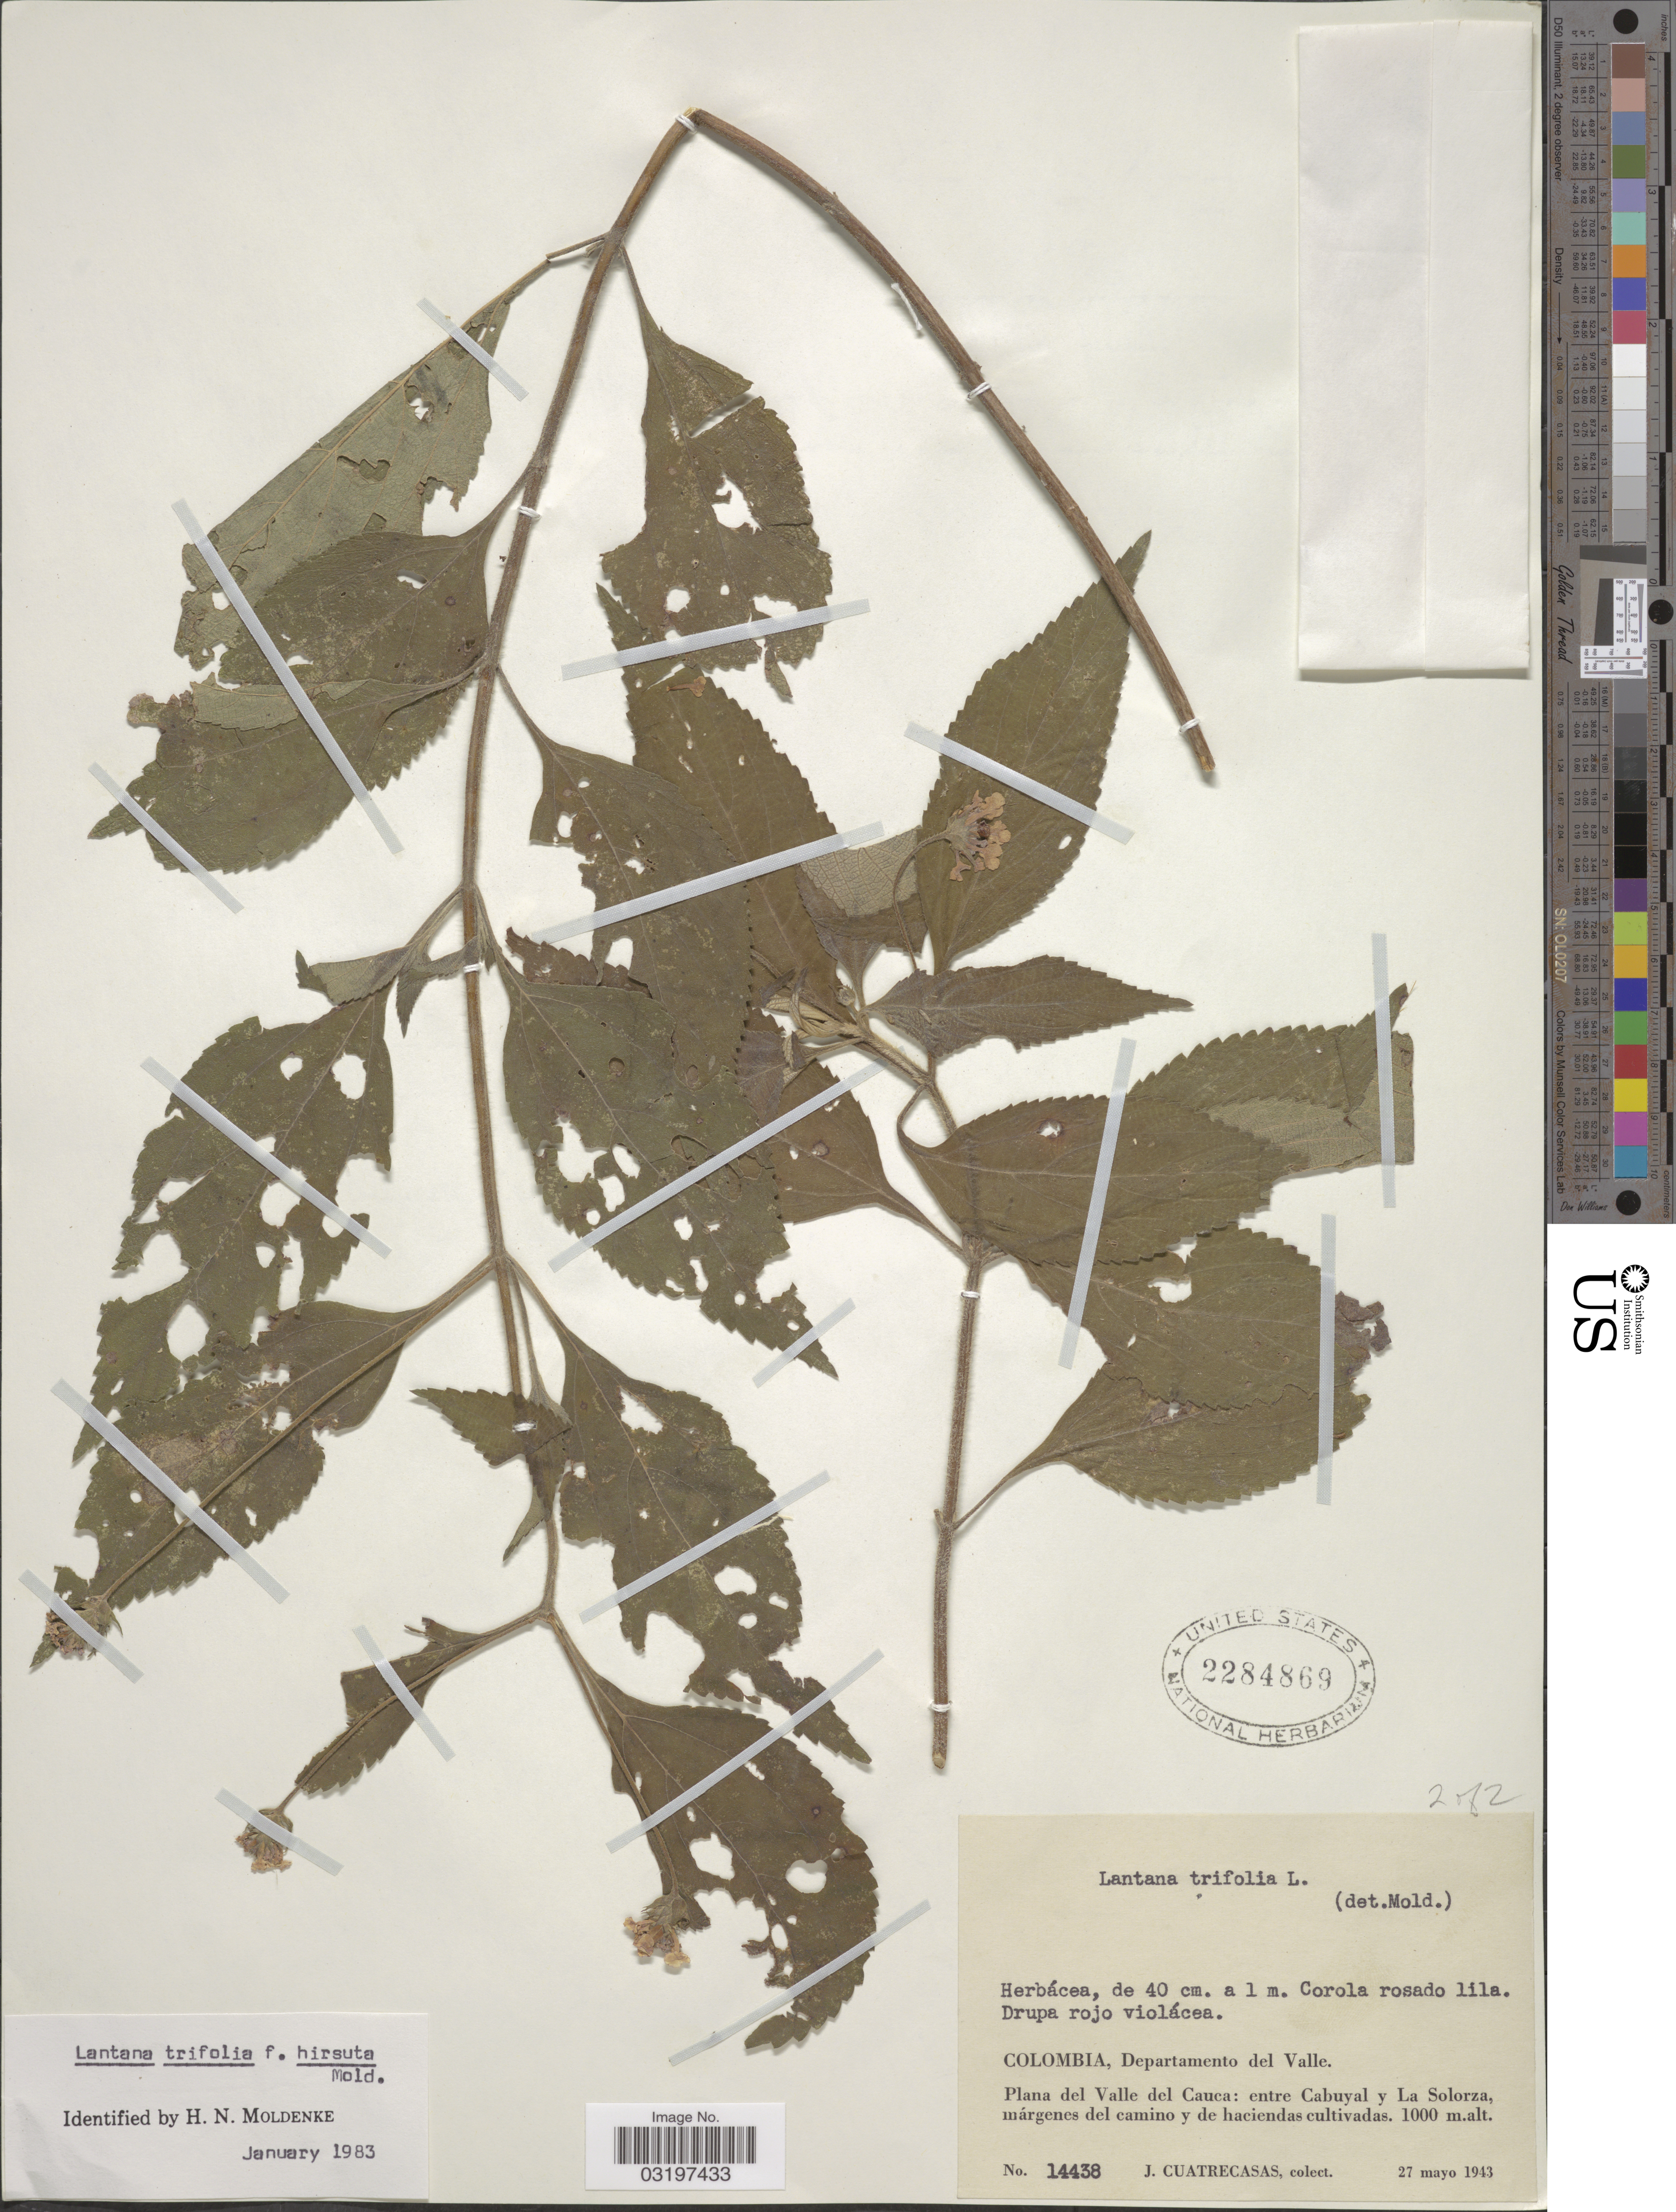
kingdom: Plantae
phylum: Tracheophyta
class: Magnoliopsida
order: Lamiales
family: Verbenaceae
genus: Lantana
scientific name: Lantana trifolia f. hirsuta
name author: Moldenke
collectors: J. Cuatrecasas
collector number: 14438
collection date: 1943-05-27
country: Colombia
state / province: Valle del Cauca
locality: Departamento del Valle. Plana del Valle del Cauca: entre Cabuyal y La Solorza.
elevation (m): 1000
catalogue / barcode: US 2284869